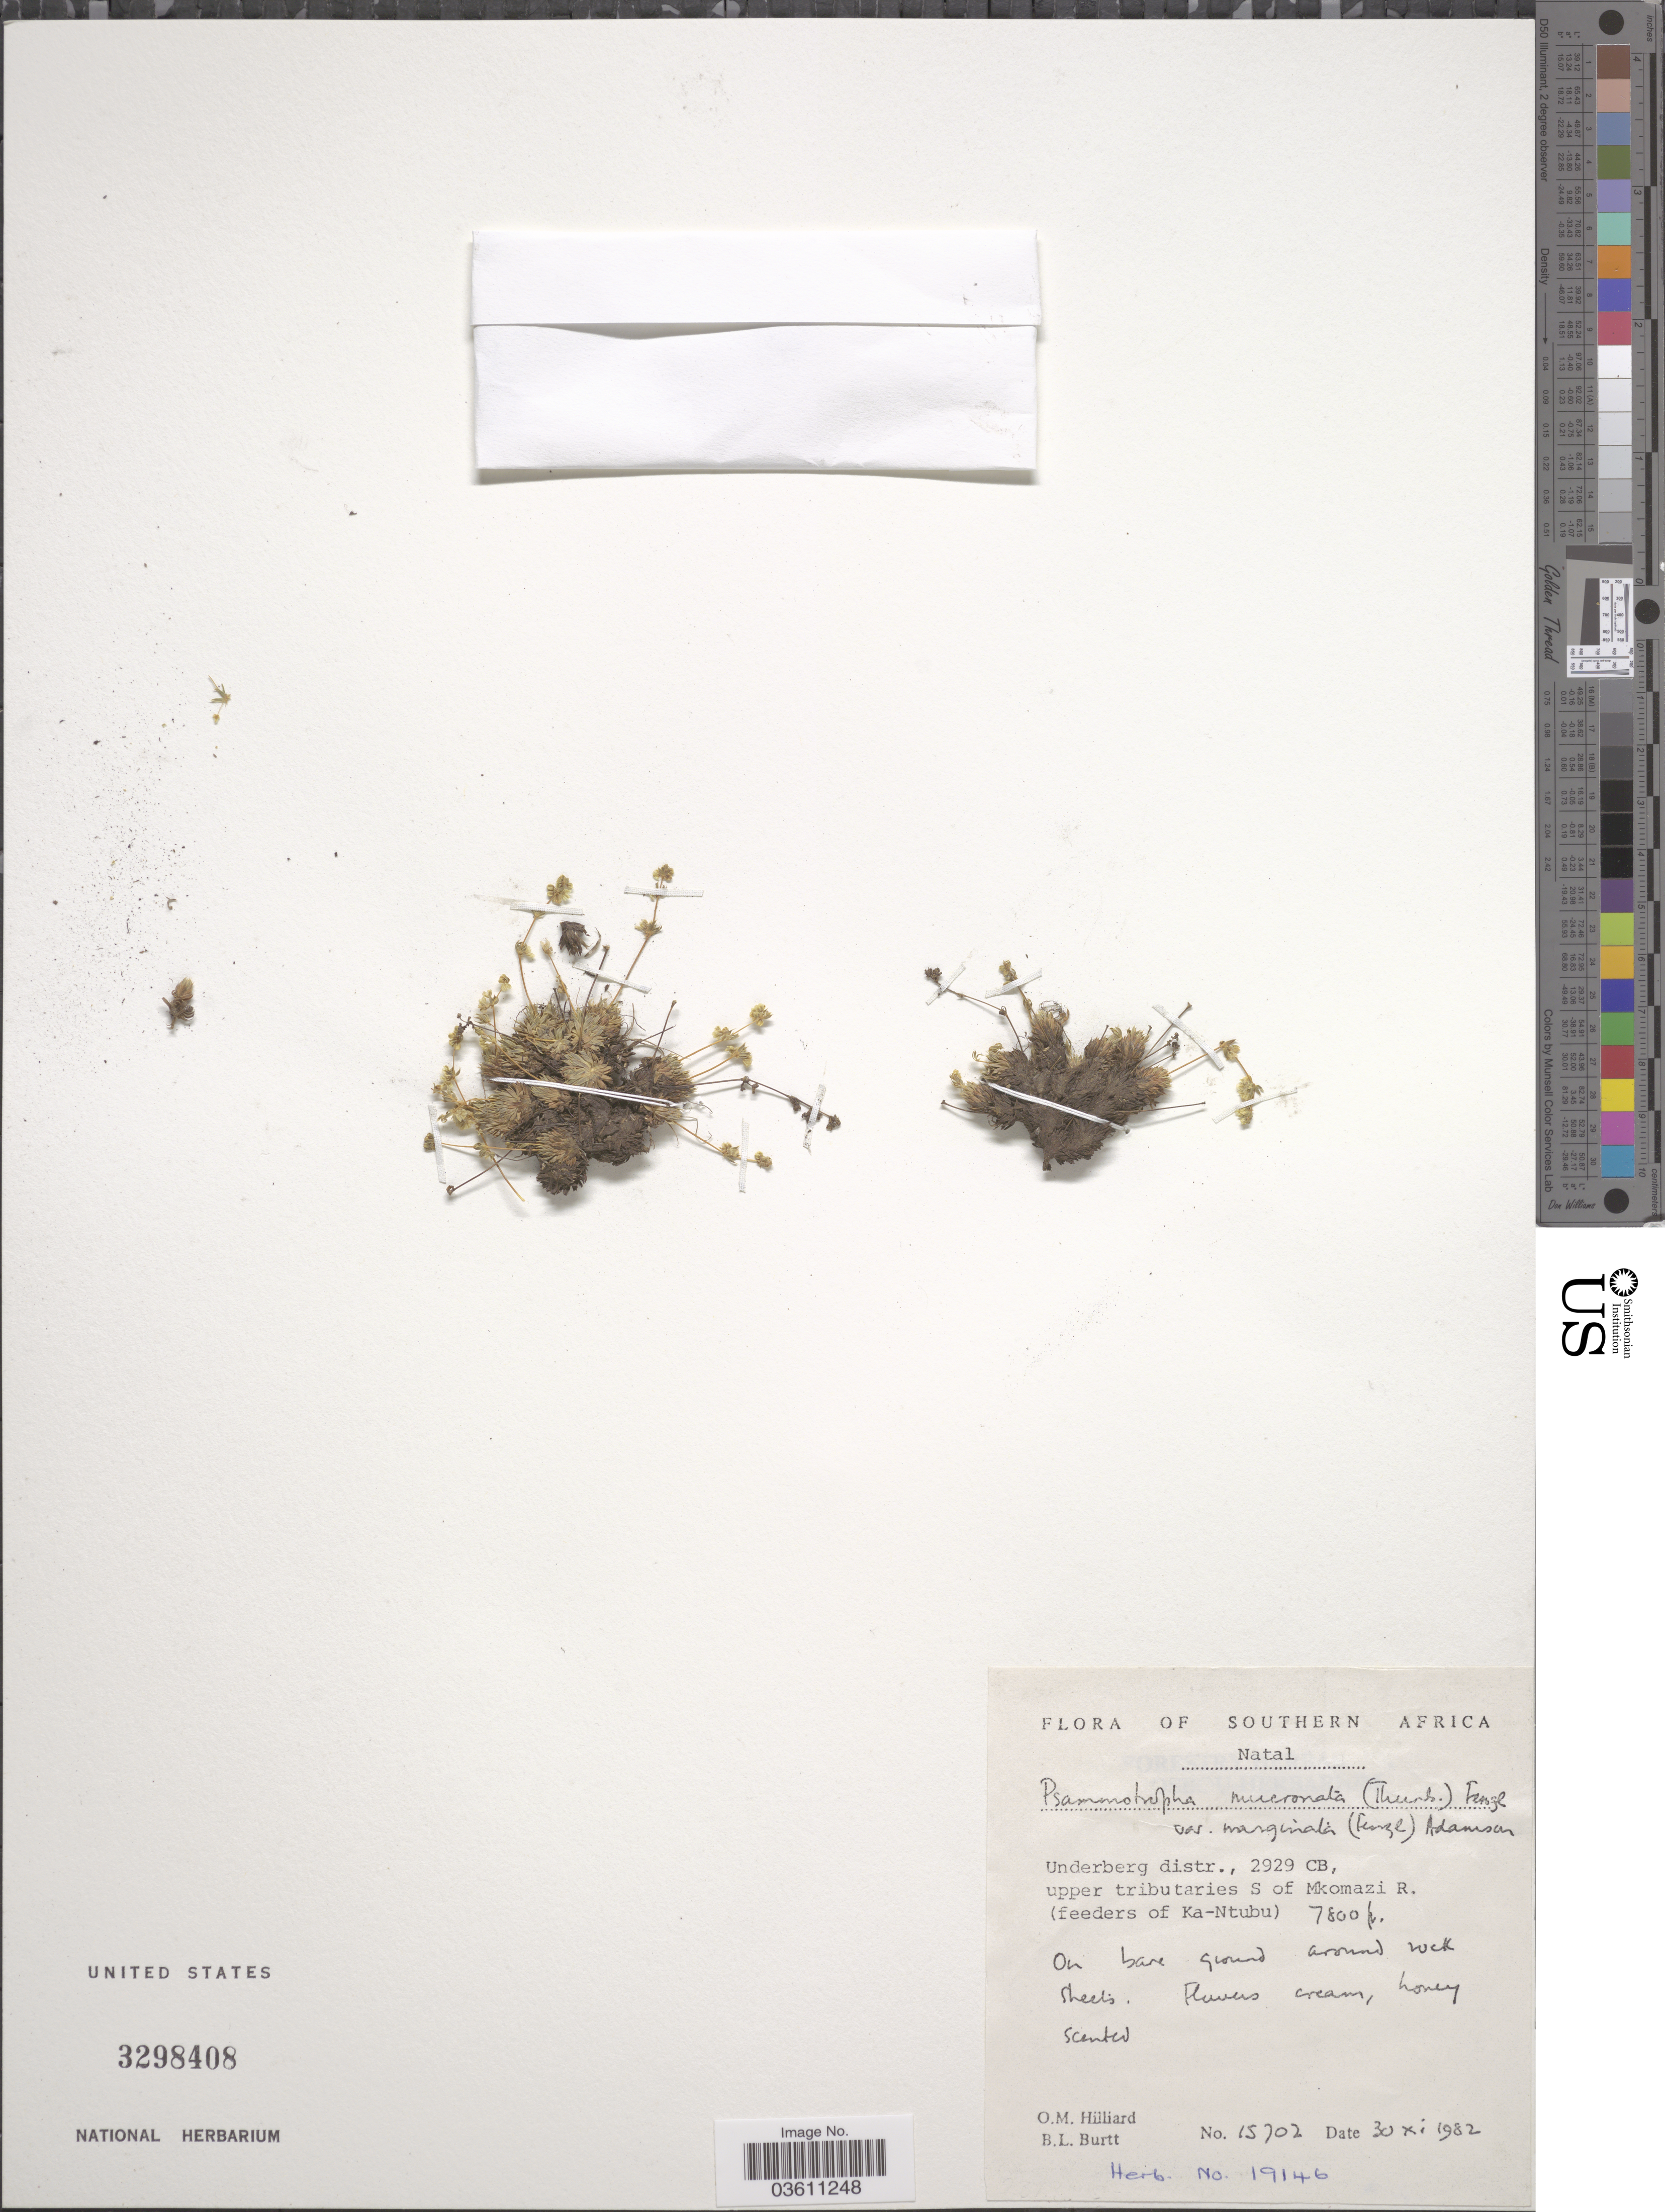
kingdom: Plantae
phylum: Tracheophyta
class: Magnoliopsida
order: Caryophyllales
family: Molluginaceae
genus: Psammotropha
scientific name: Psammotropha mucronata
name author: (Thunb.) Fenzl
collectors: O. M. Hilliard & B. L. Burtt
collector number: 15702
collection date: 1982-11-30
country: South Africa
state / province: KwaZulu-Natal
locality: Southern Africa, Natal. Underbergdistr., 2929 CB, upper tributaries S of Mkomazi R. (feeders of Ka-Ntubu).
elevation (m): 2377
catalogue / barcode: US 3298408